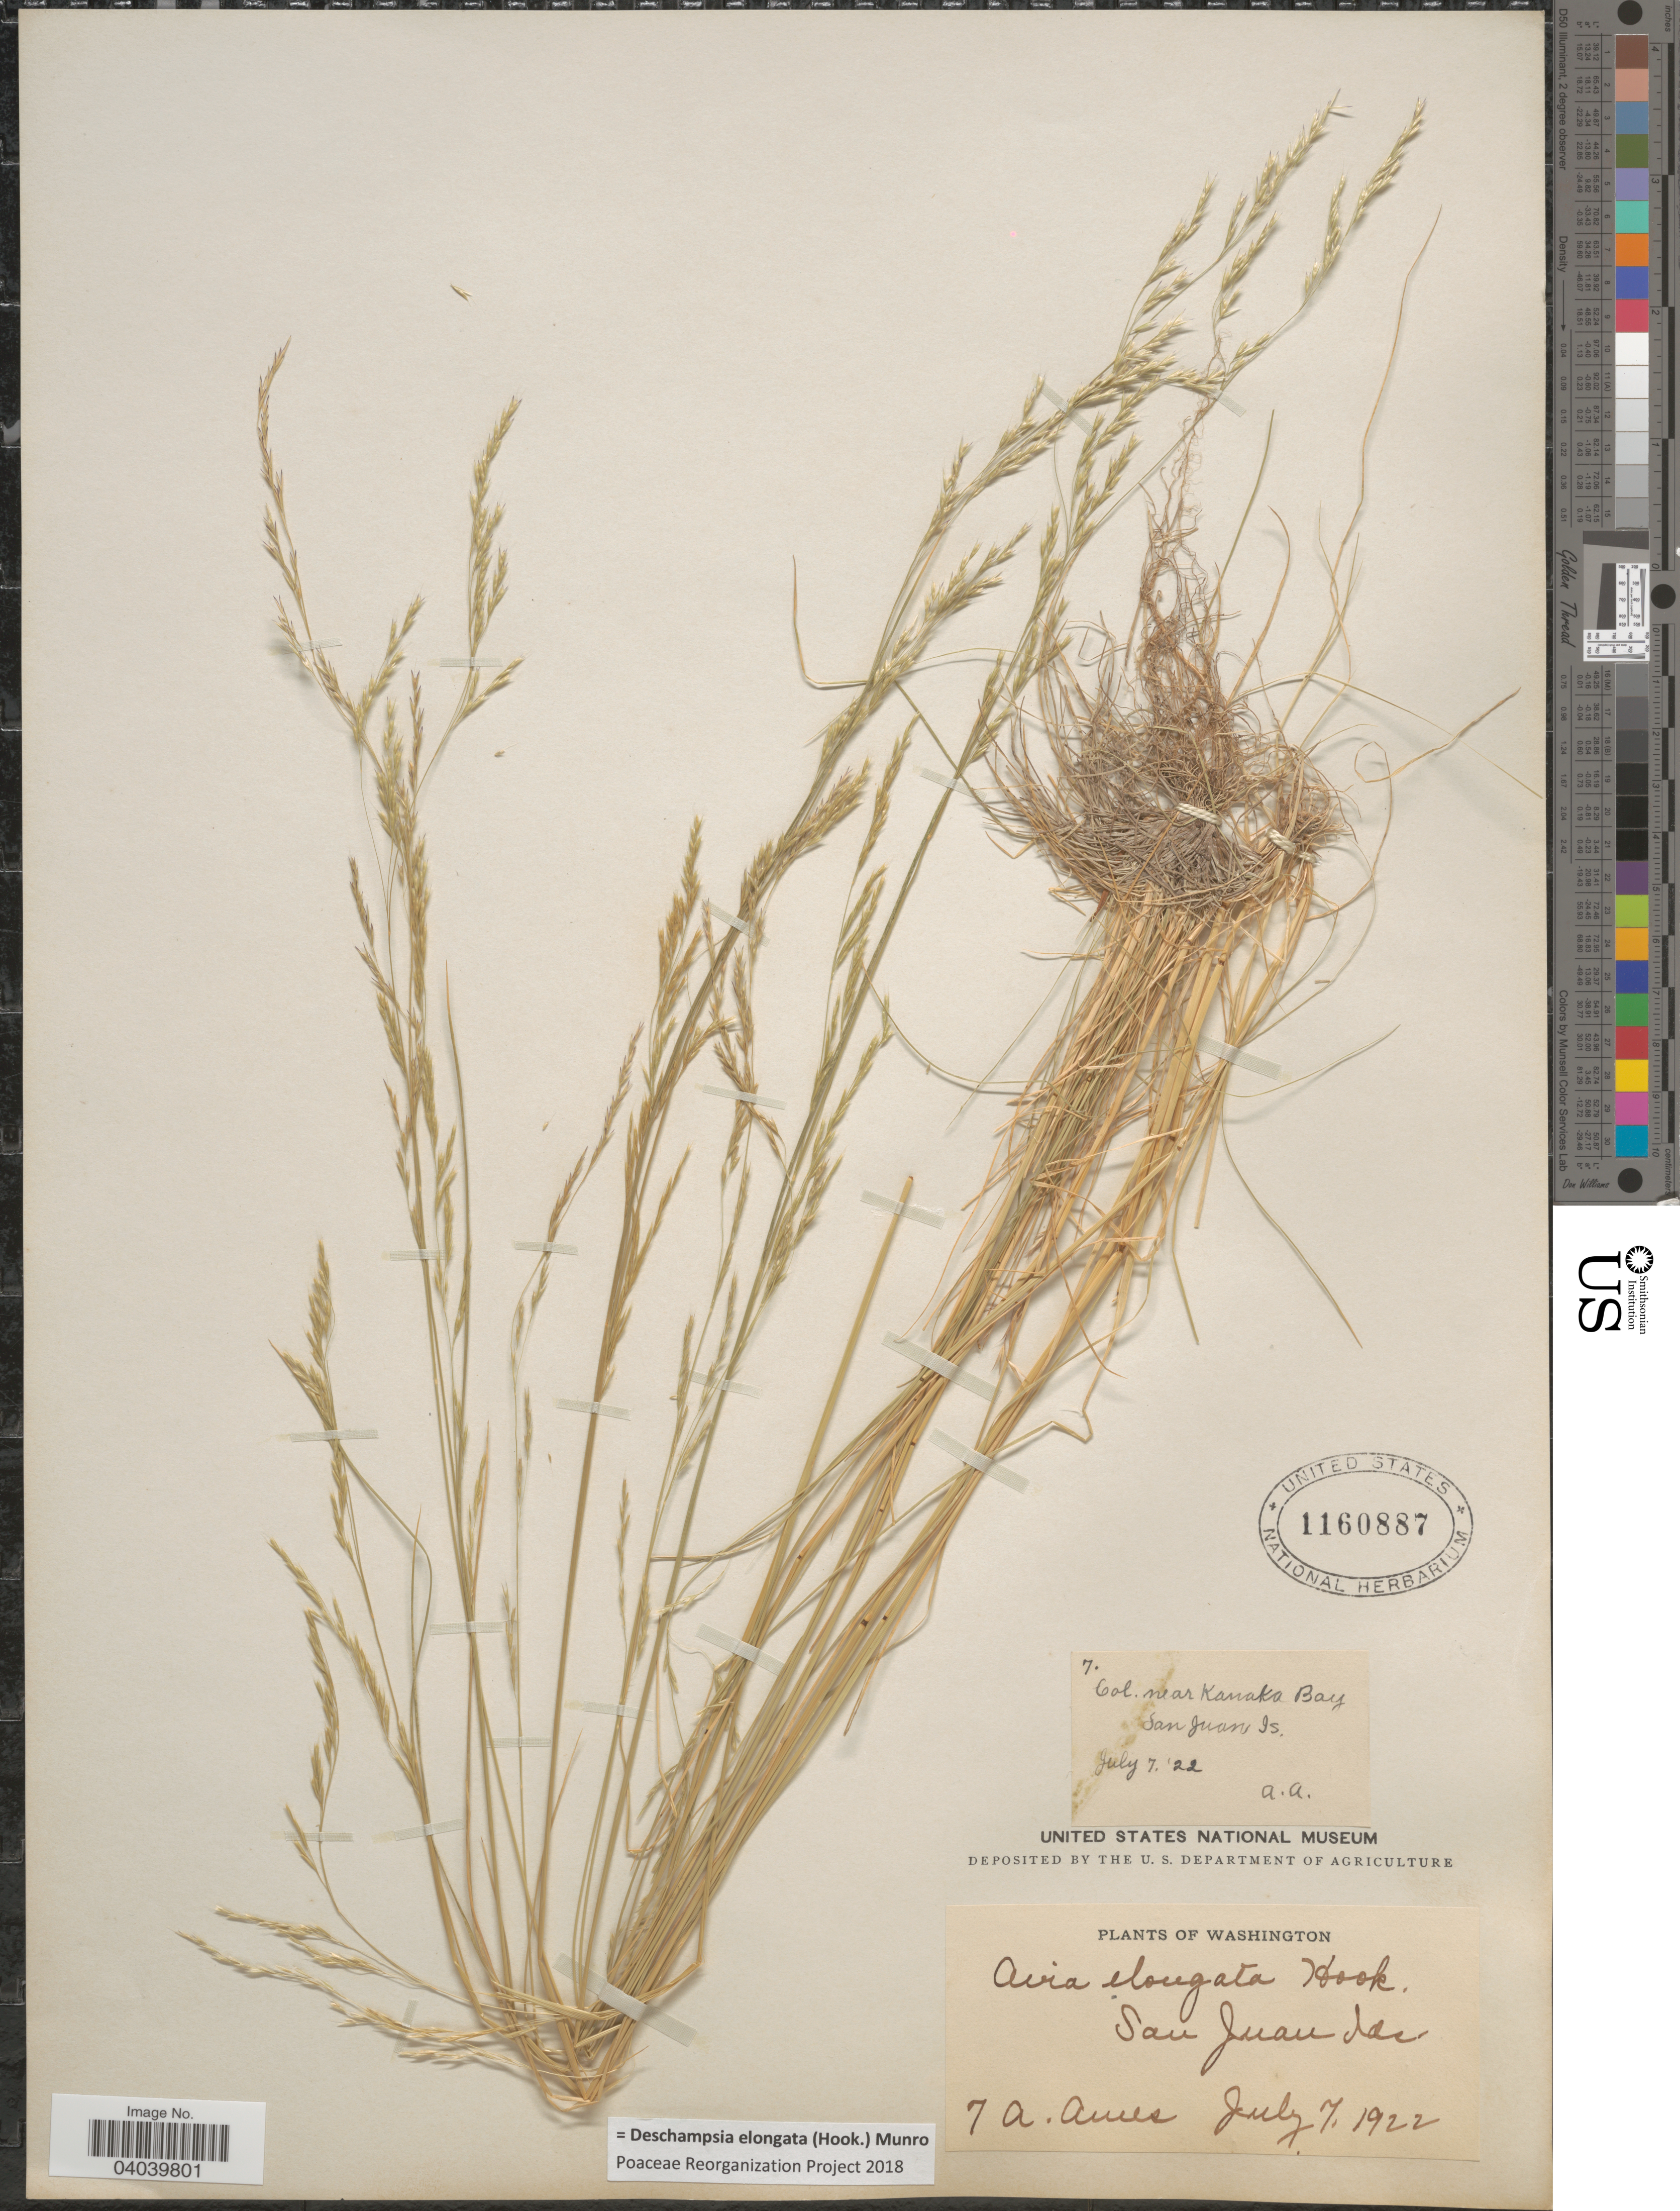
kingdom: Plantae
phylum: Tracheophyta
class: Liliopsida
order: Poales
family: Poaceae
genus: Deschampsia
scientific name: Deschampsia elongata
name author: (Hook.) Munro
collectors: A. Ames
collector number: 7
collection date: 1922-07-07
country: United States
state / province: Washington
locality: Near Kanaka Bay. San Juan Ids.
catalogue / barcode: US 1160887